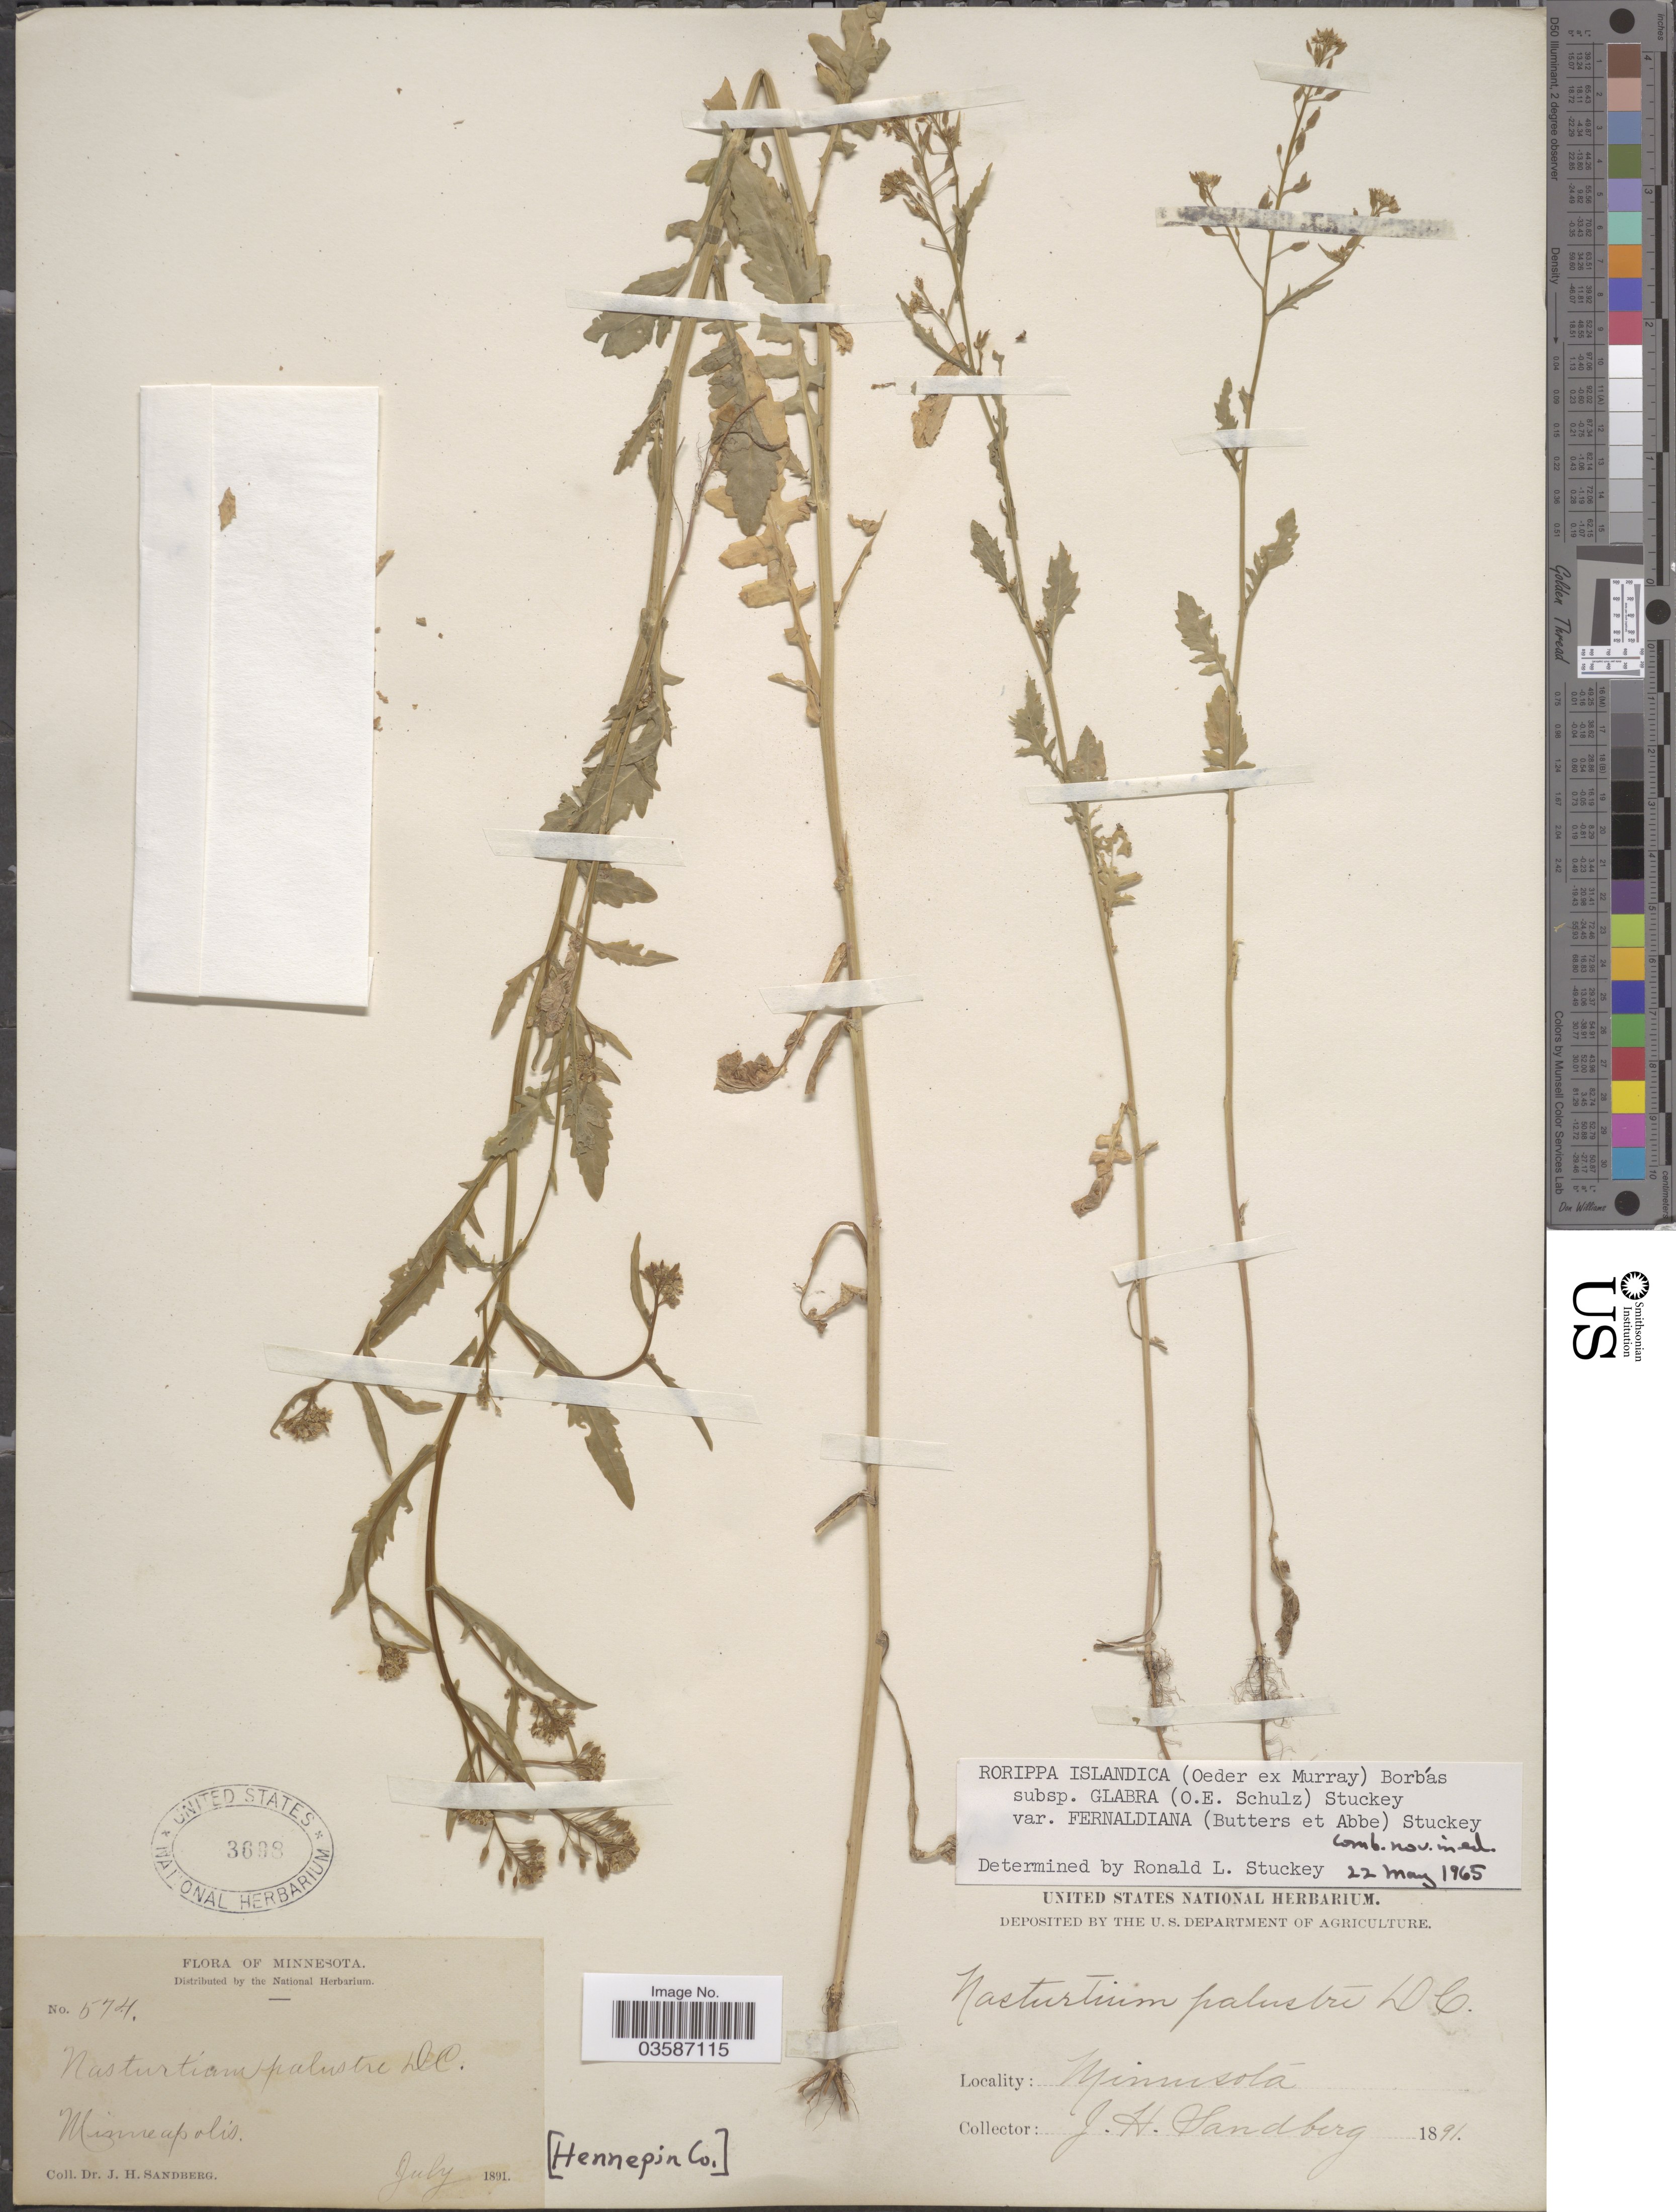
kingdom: Plantae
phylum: Tracheophyta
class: Magnoliopsida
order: Brassicales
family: Brassicaceae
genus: Rorippa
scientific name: Rorippa islandica var. fernaldiana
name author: Butters & Abbe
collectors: J. H. Sandberg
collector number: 574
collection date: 1891-07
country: United States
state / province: Minnesota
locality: Minneapolis [Hennepin Co.].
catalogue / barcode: US 3698